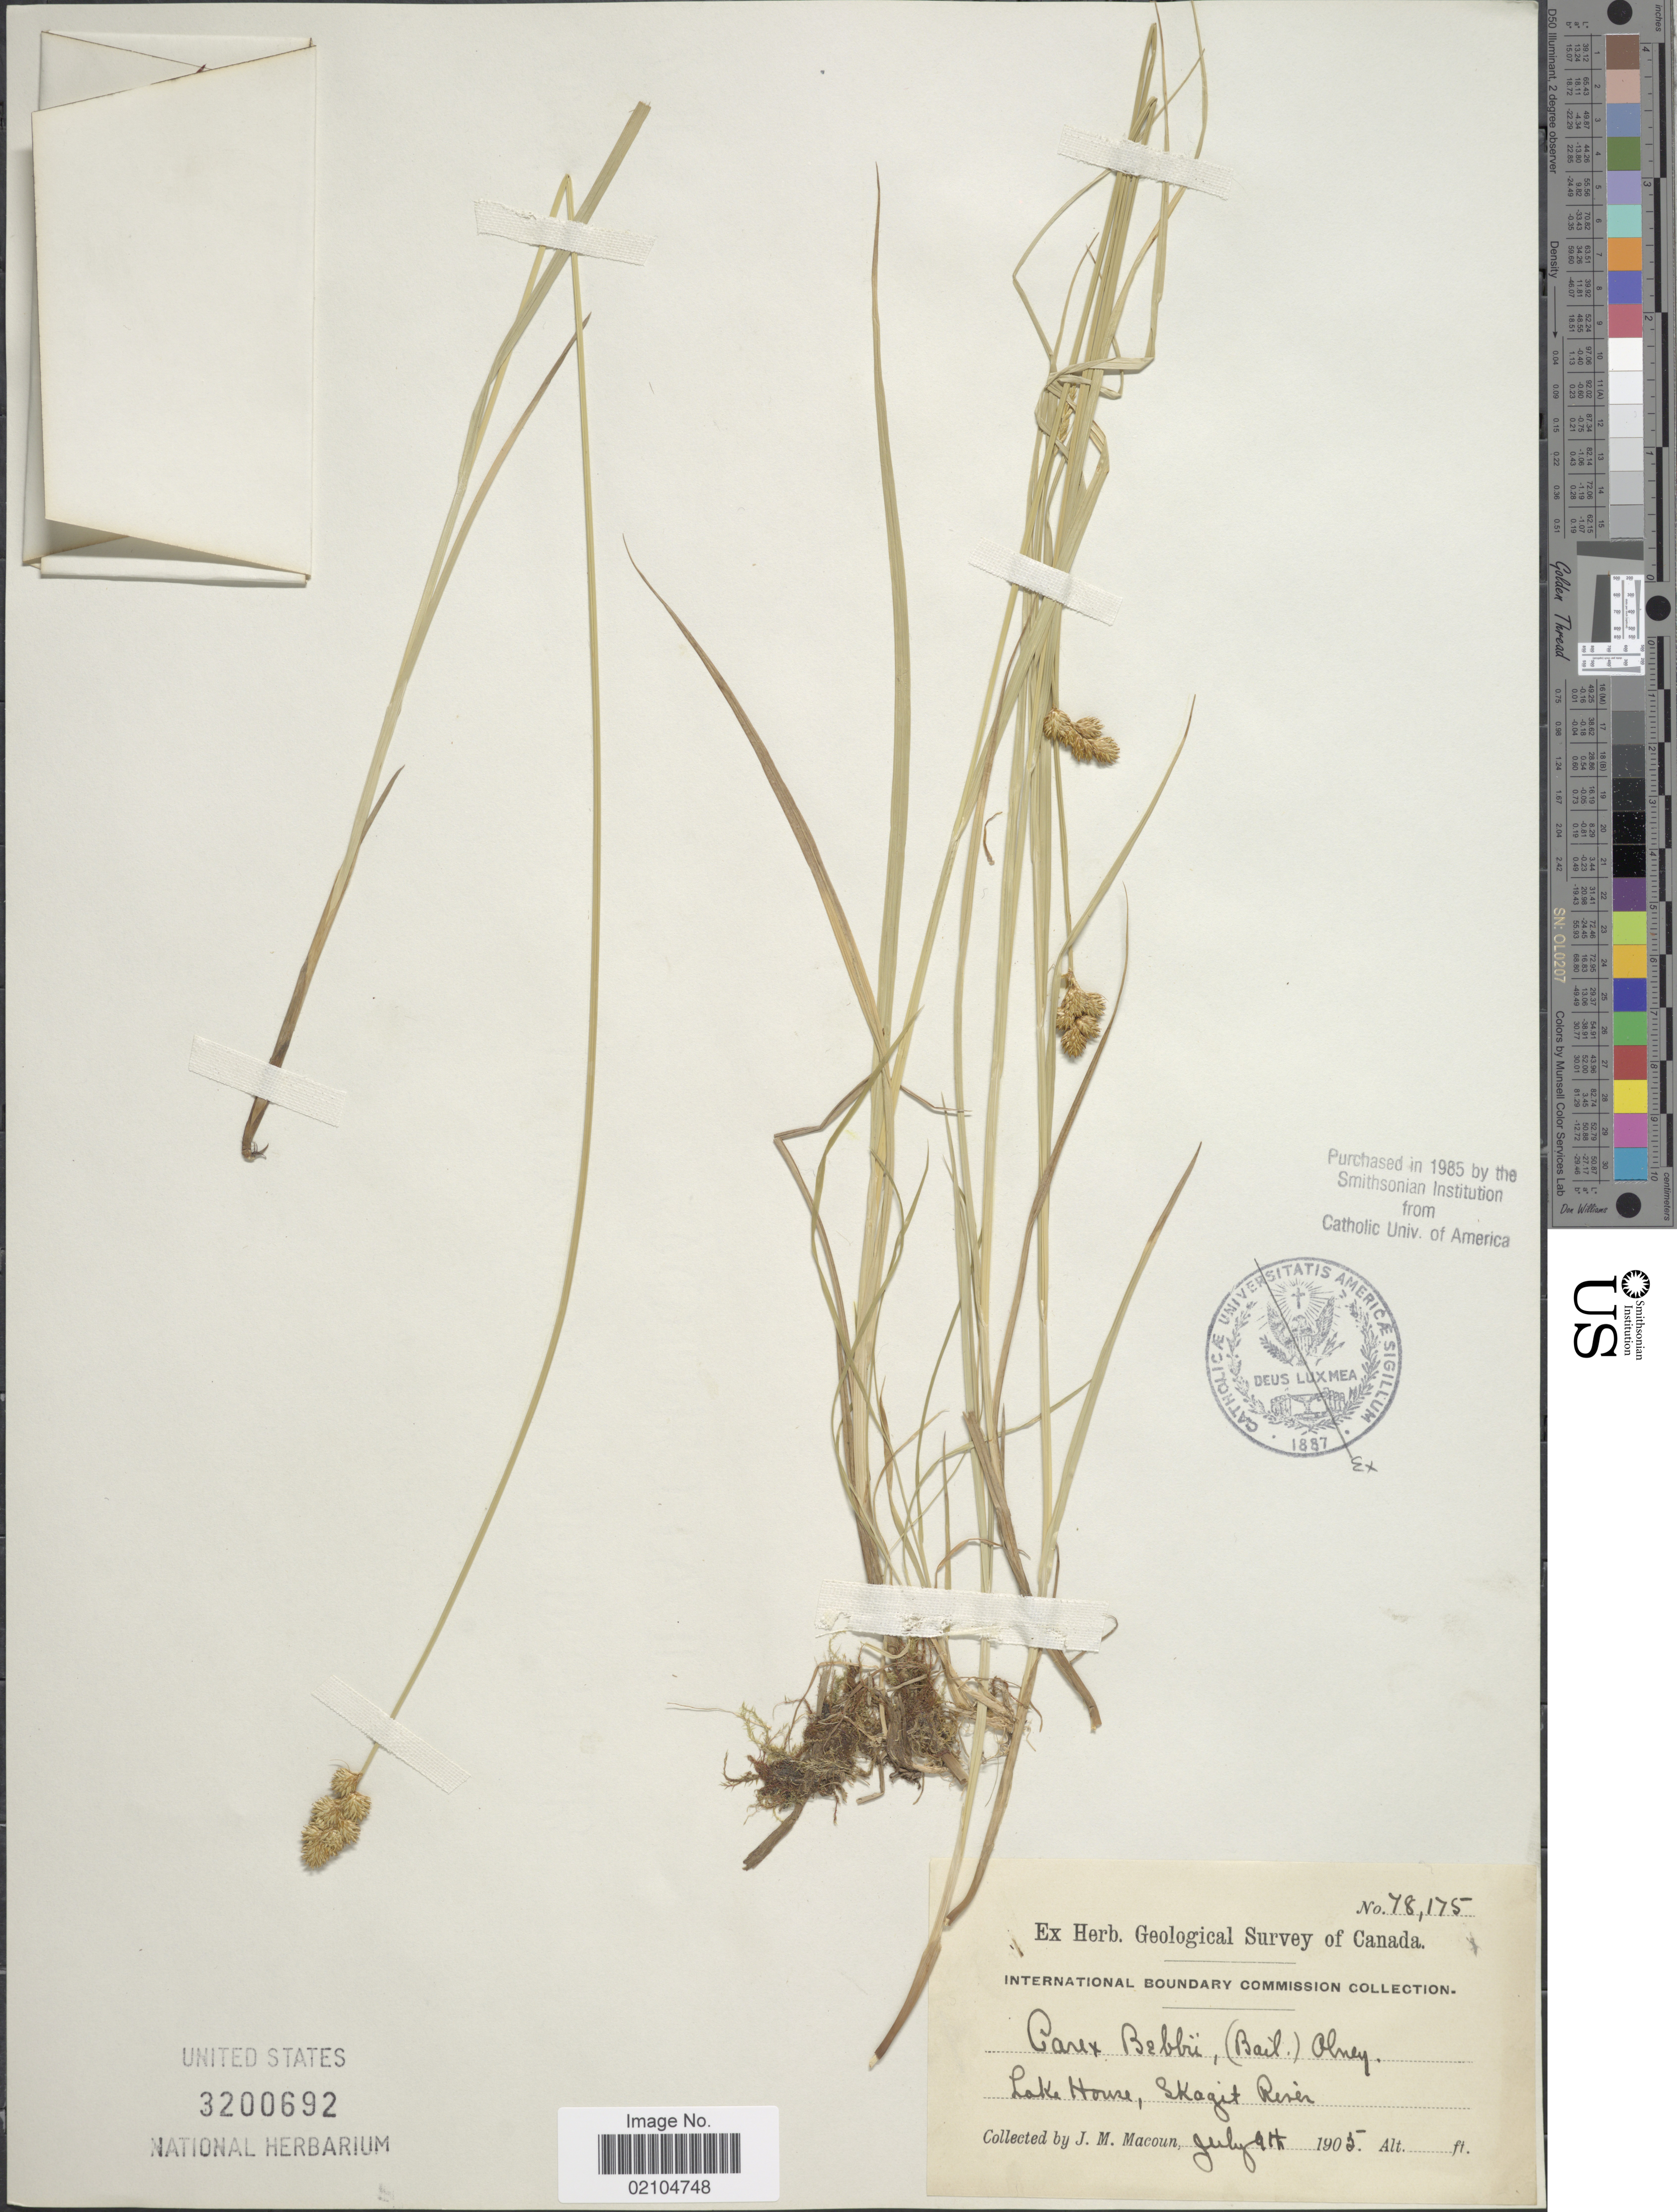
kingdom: Plantae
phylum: Tracheophyta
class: Liliopsida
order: Poales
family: Cyperaceae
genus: Carex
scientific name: Carex bebbii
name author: (L.H. Bailey) Olney ex Fernald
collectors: J. M. Macoun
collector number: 78175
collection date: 1905-07-04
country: Canada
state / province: British Columbia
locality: International Boundary Commision, Lake House, Skagit River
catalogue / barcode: US 3200693